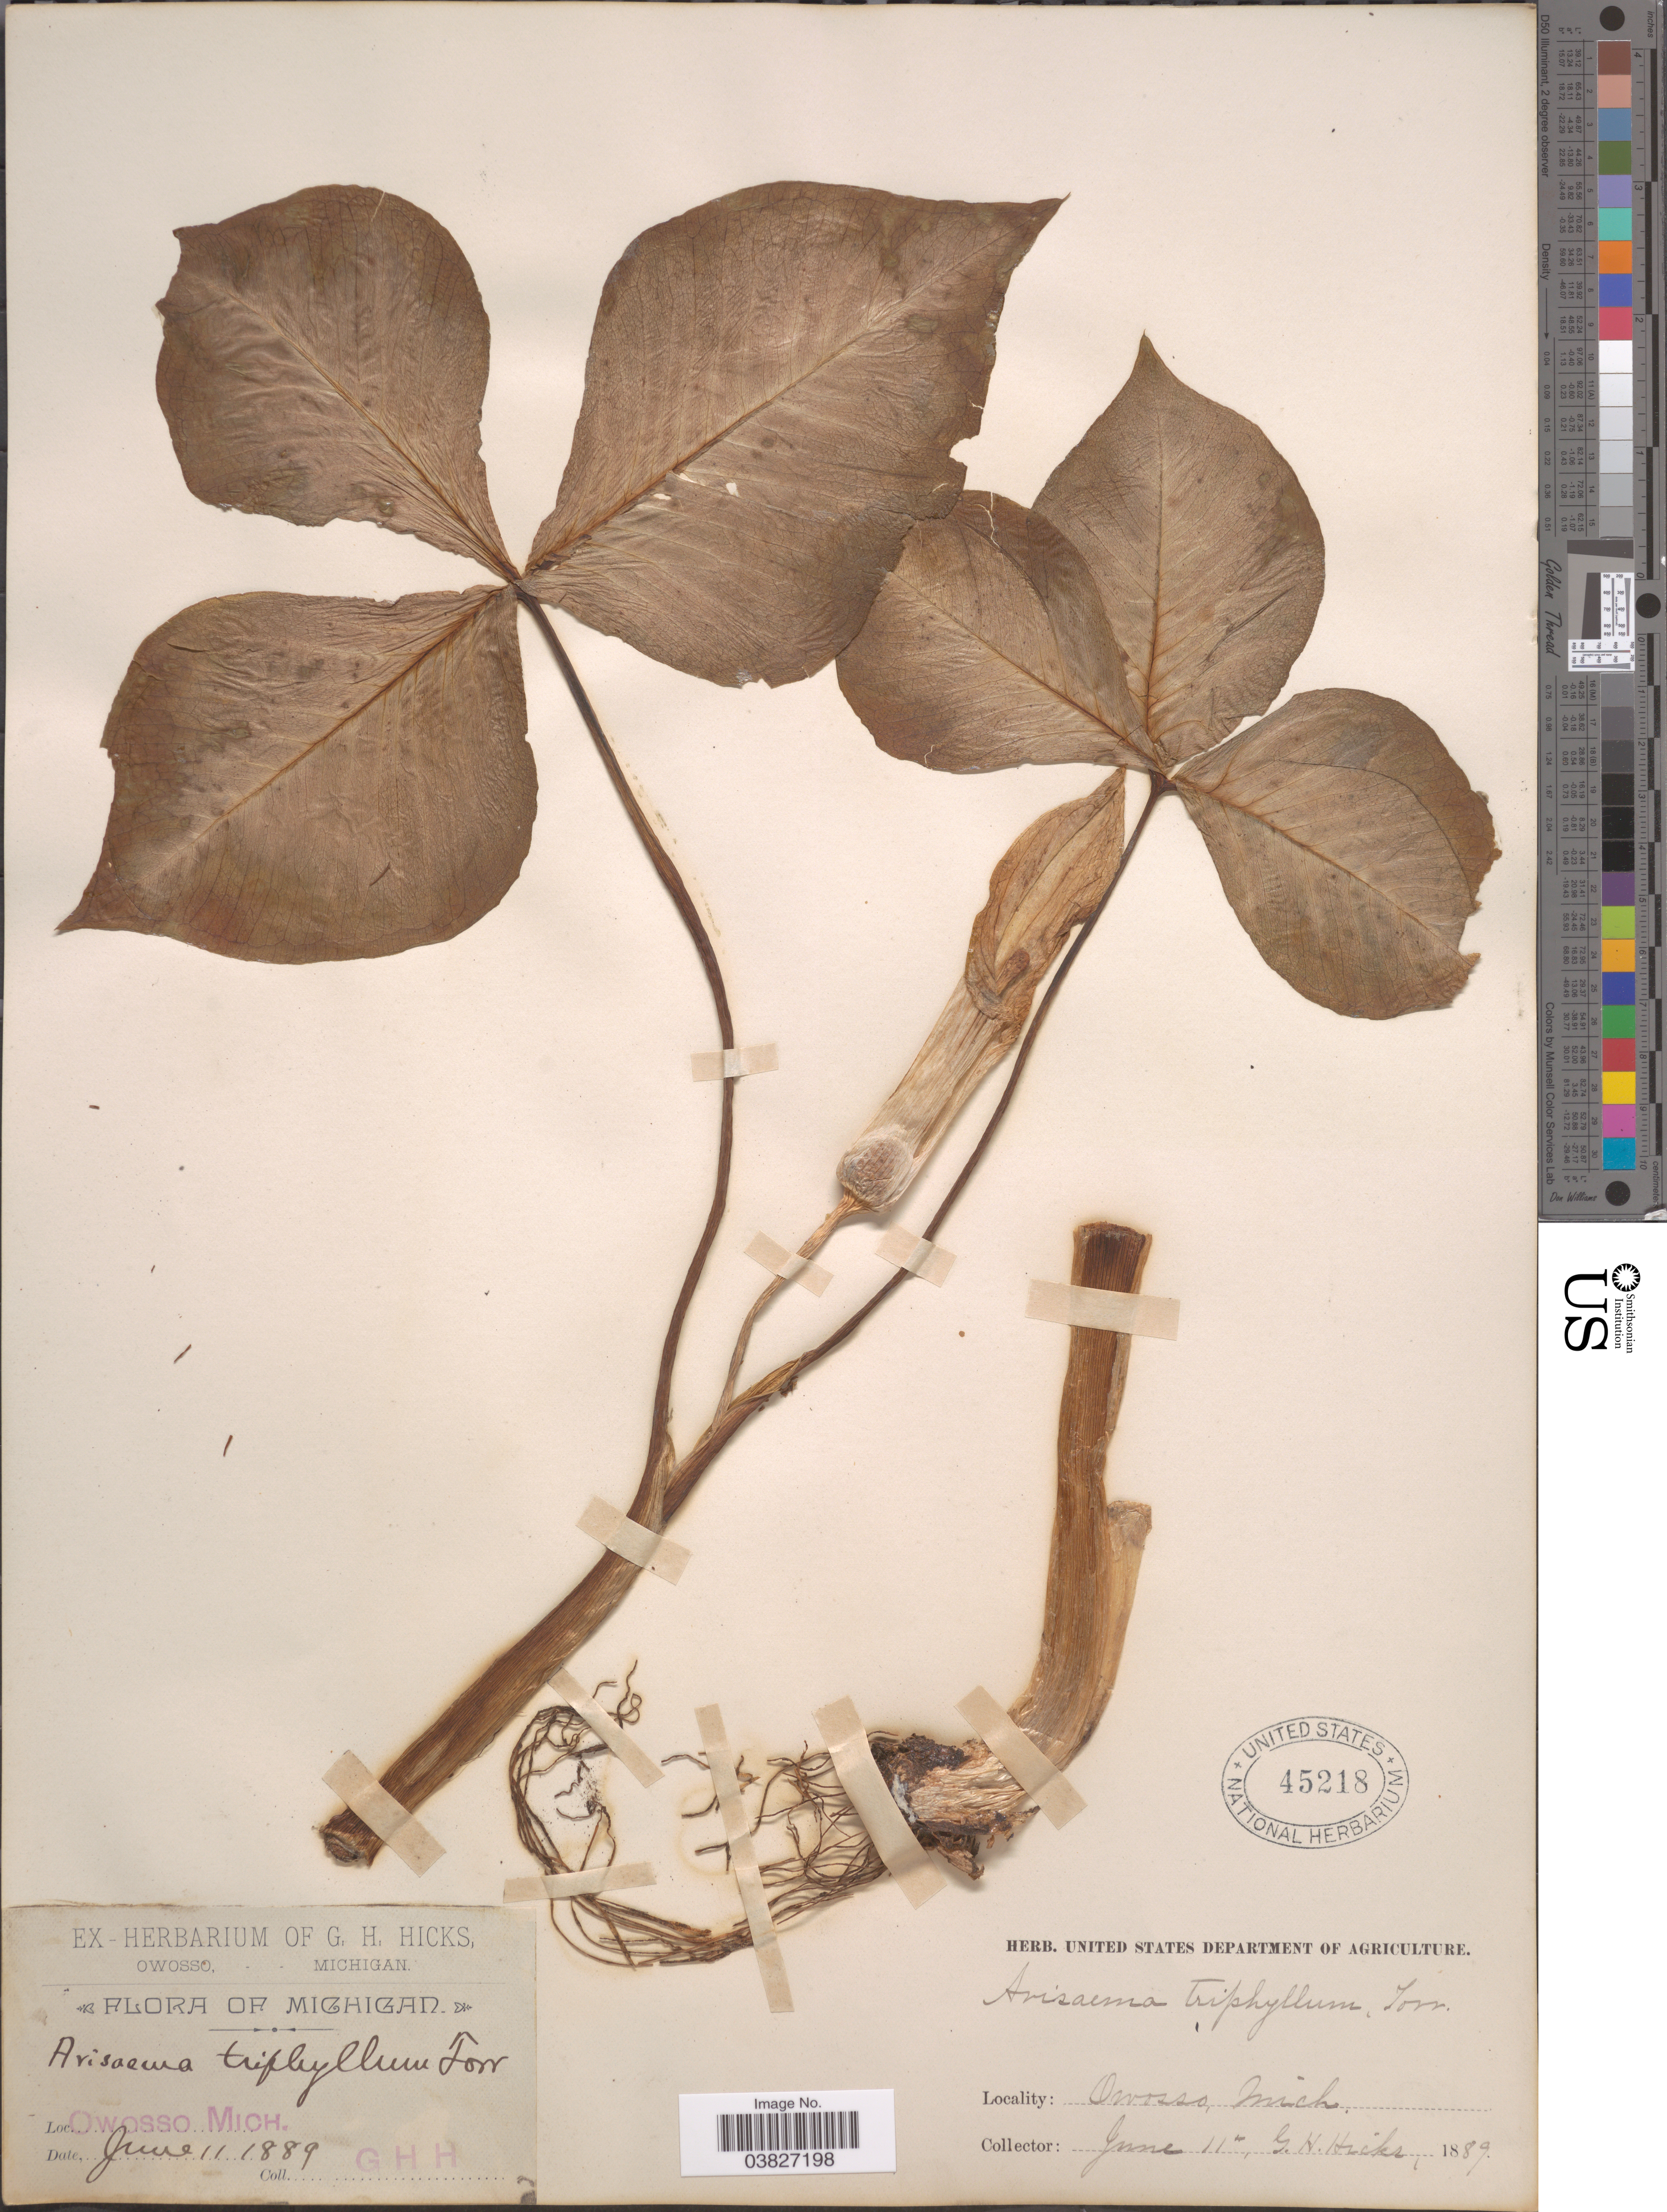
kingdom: Plantae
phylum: Tracheophyta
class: Liliopsida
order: Alismatales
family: Araceae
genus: Arisaema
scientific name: Arisaema triphyllum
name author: (L.) Schott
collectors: G. Hicks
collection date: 1889-06-11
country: United States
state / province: Michigan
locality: Owosso.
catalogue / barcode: US 45218